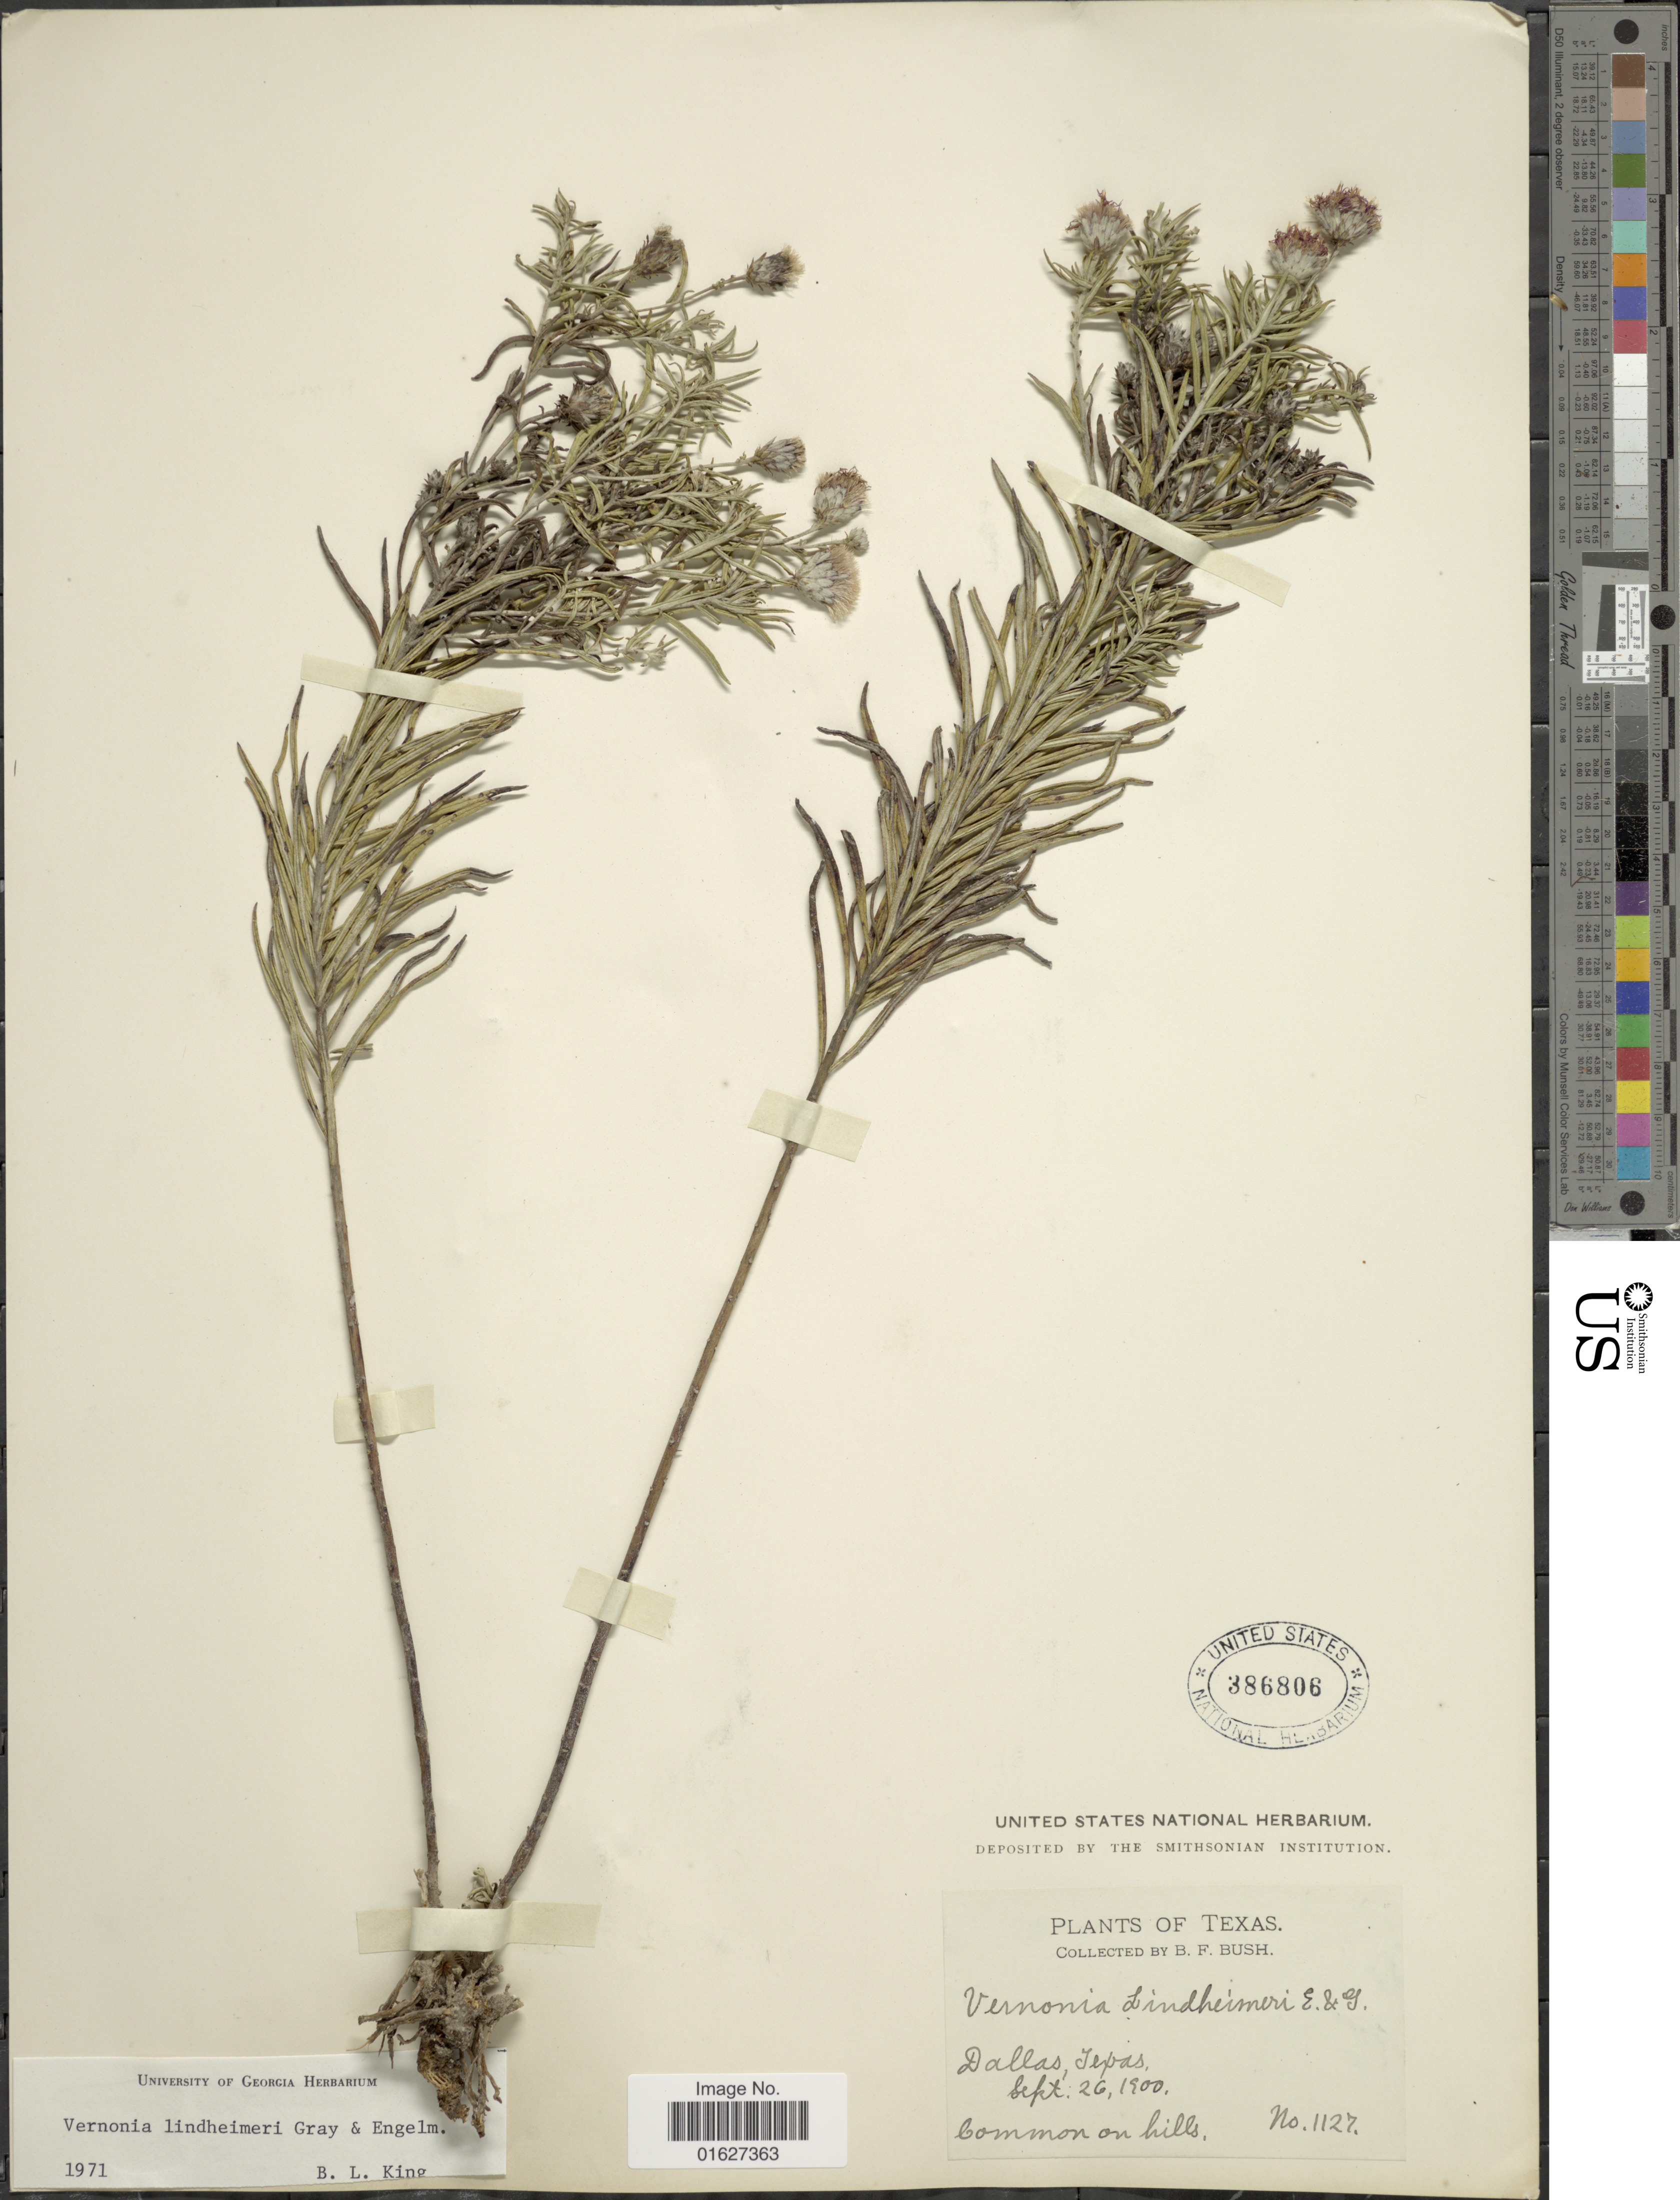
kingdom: Plantae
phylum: Tracheophyta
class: Magnoliopsida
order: Asterales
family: Asteraceae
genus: Vernonia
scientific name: Vernonia lindheimeri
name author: A. Gray & Engelm. in A. Gray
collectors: B. F. Bush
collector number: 1127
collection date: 1900-09-26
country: United States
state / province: Texas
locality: Dallas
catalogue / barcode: US 386806